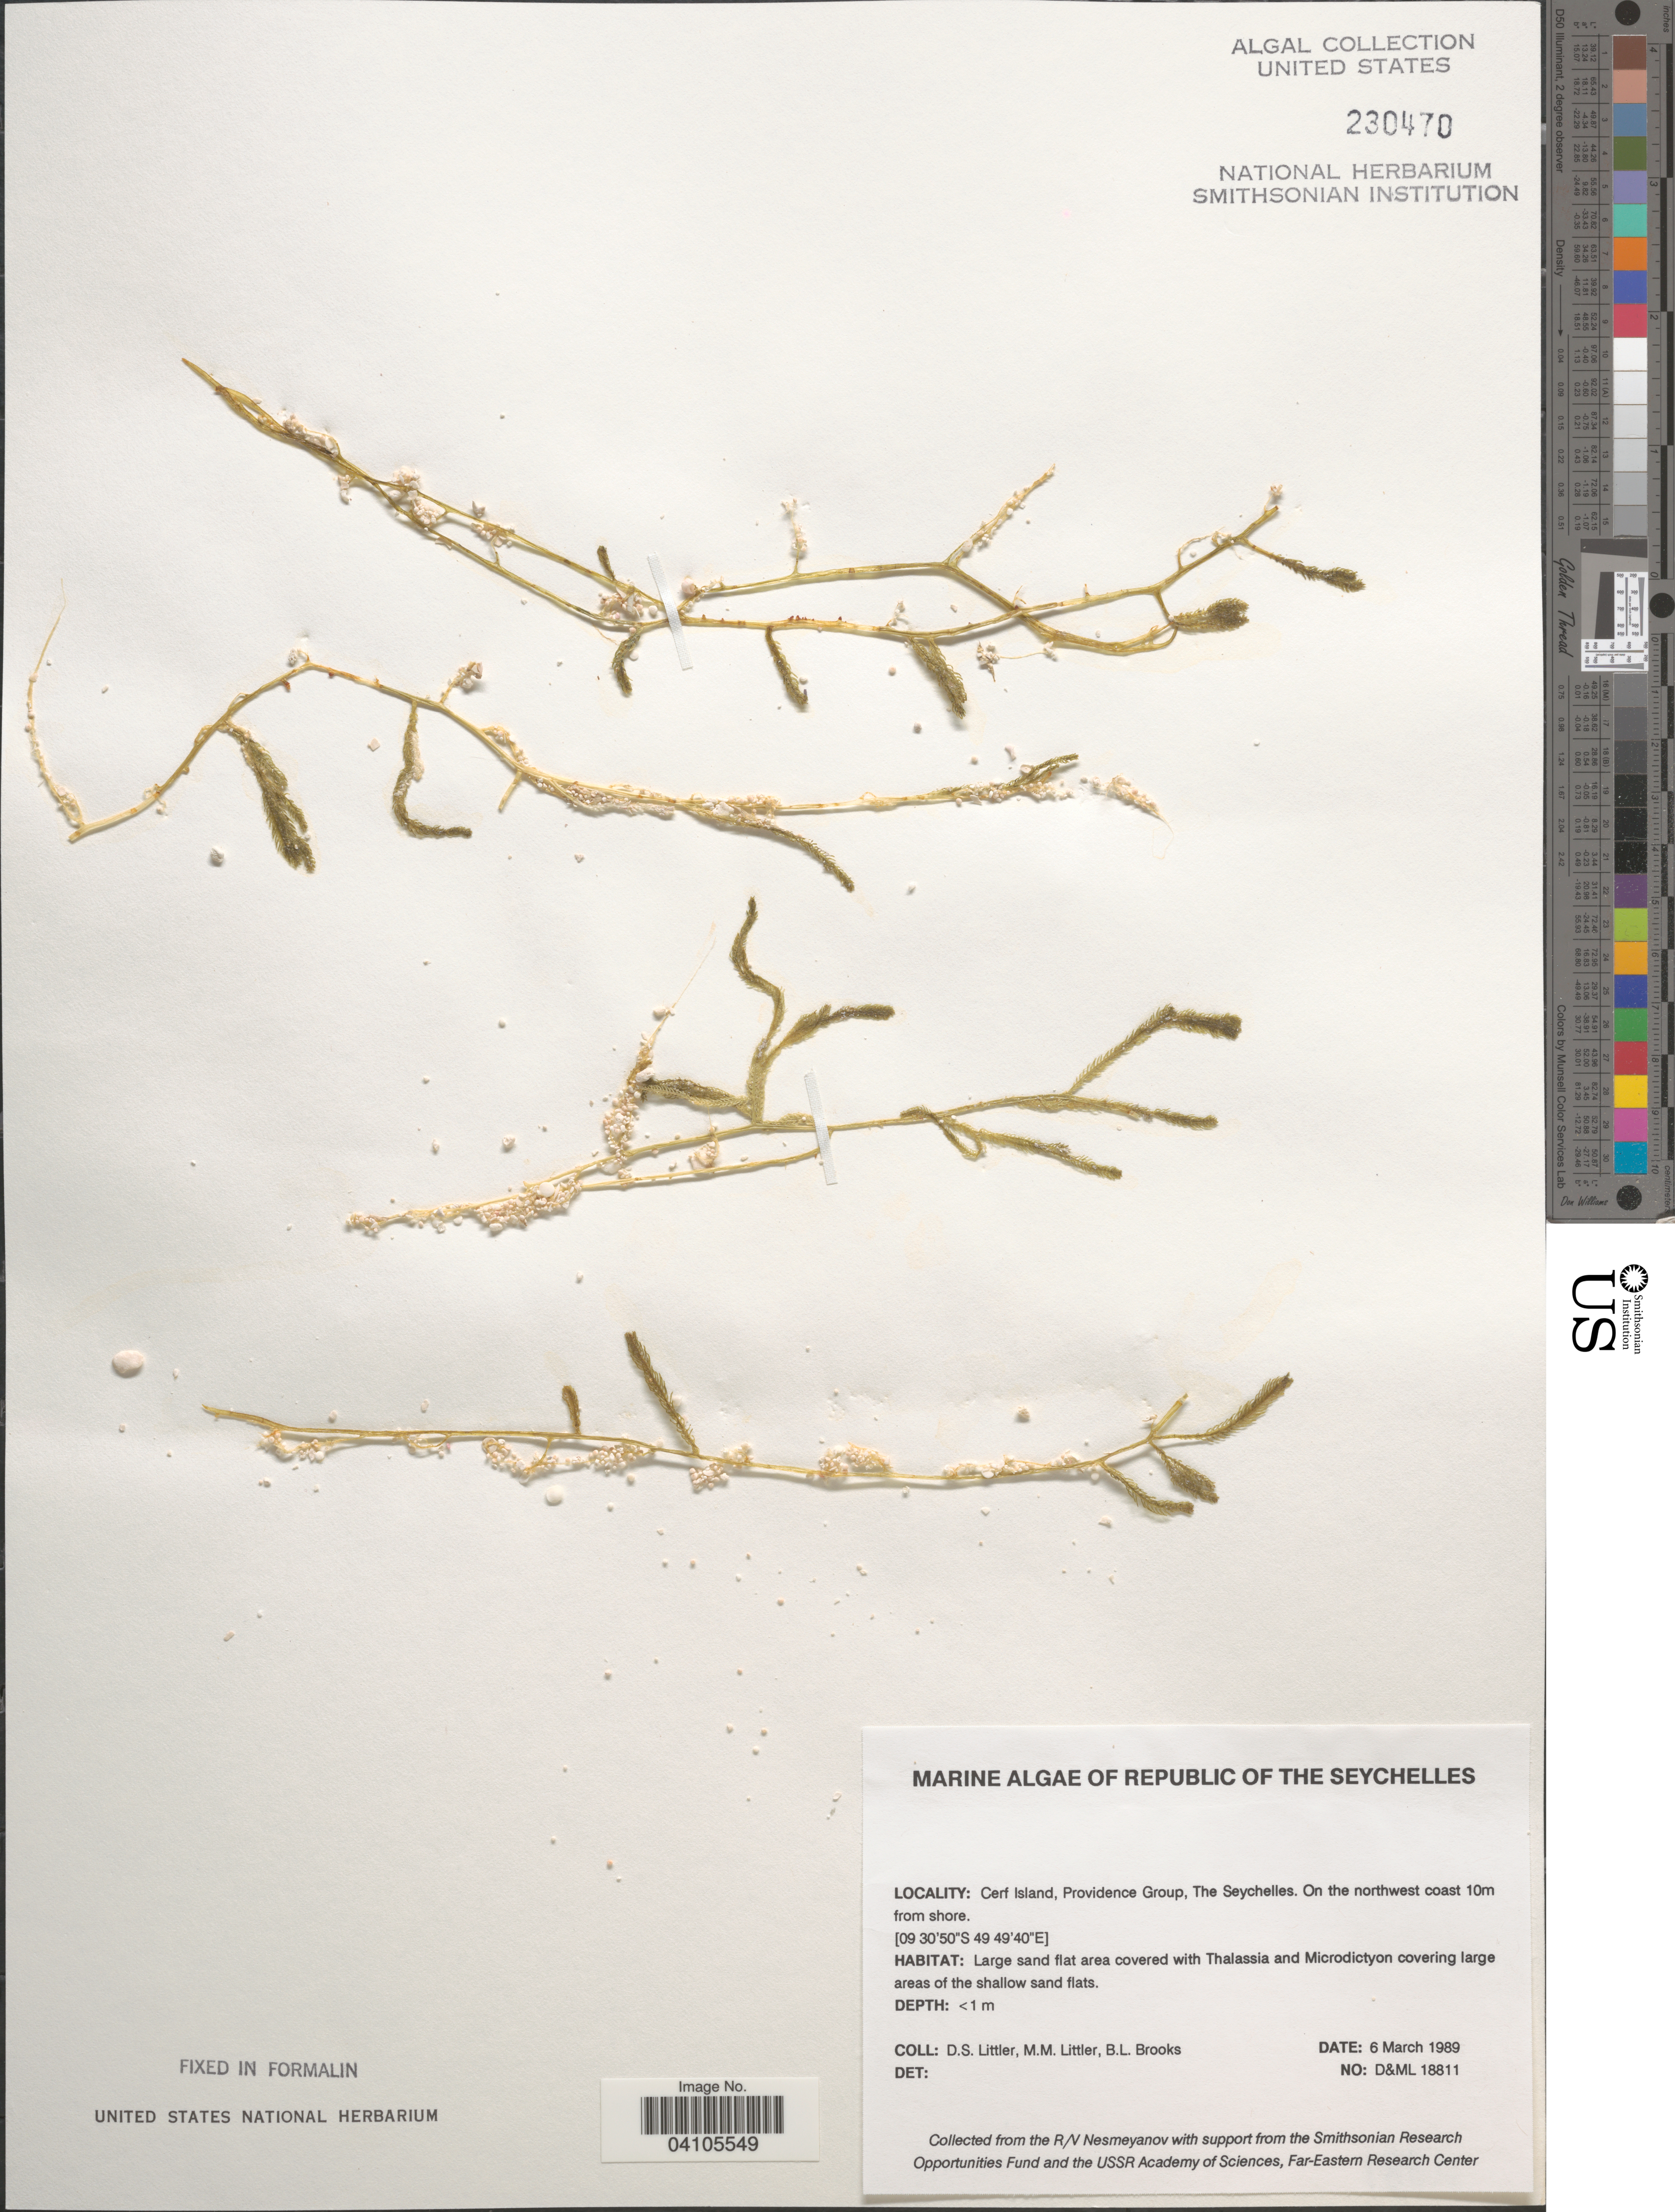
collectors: D. S. Littler & B. Brooks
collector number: D&ML 18811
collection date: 1989-03-06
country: Seychelles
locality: Cerf Island, Providence Group. On the northwest coast 10m from shore.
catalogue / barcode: US 230470